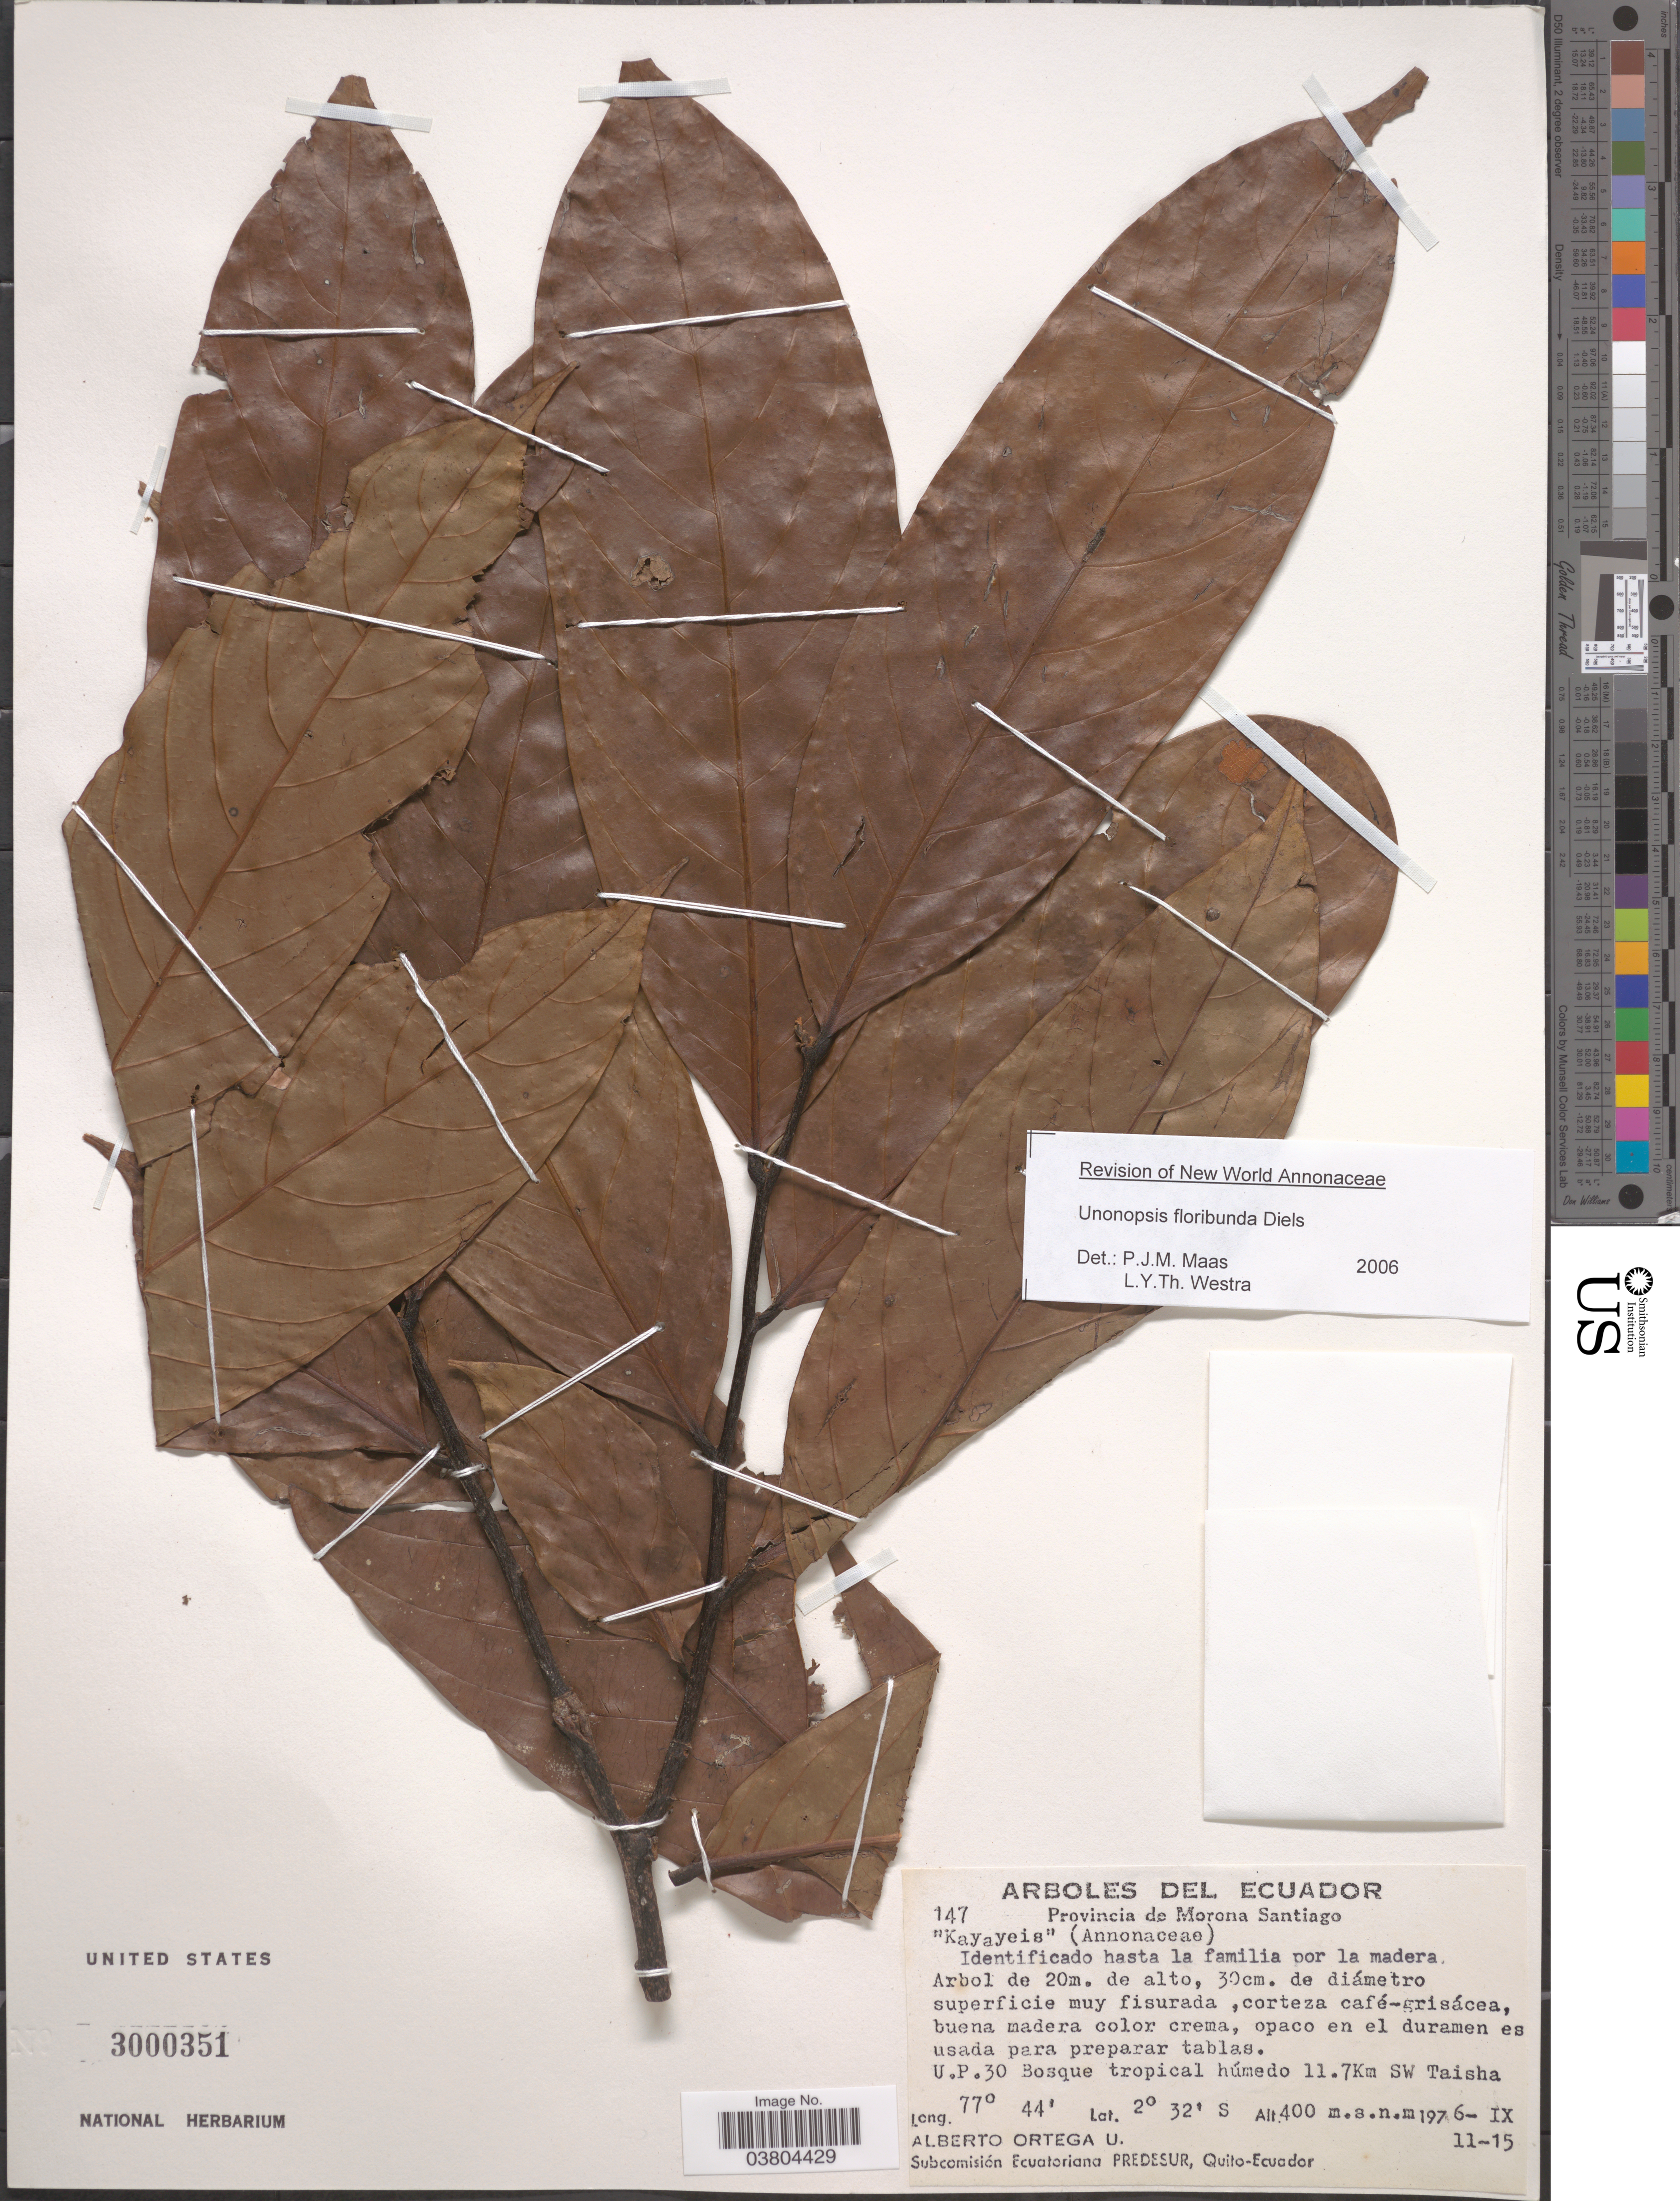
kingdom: Plantae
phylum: Tracheophyta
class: Magnoliopsida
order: Magnoliales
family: Annonaceae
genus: Unonopsis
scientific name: Unonopsis floribunda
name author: Diels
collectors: A. T. Ortega U.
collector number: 147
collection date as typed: Transcribed d/m/y: 6/9/15 to 11/9/15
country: Ecuador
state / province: Morona-Santiago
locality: U.P.30 Bosque tropical húmedo 11.7Km SW Taisha.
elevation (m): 400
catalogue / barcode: US 3000351